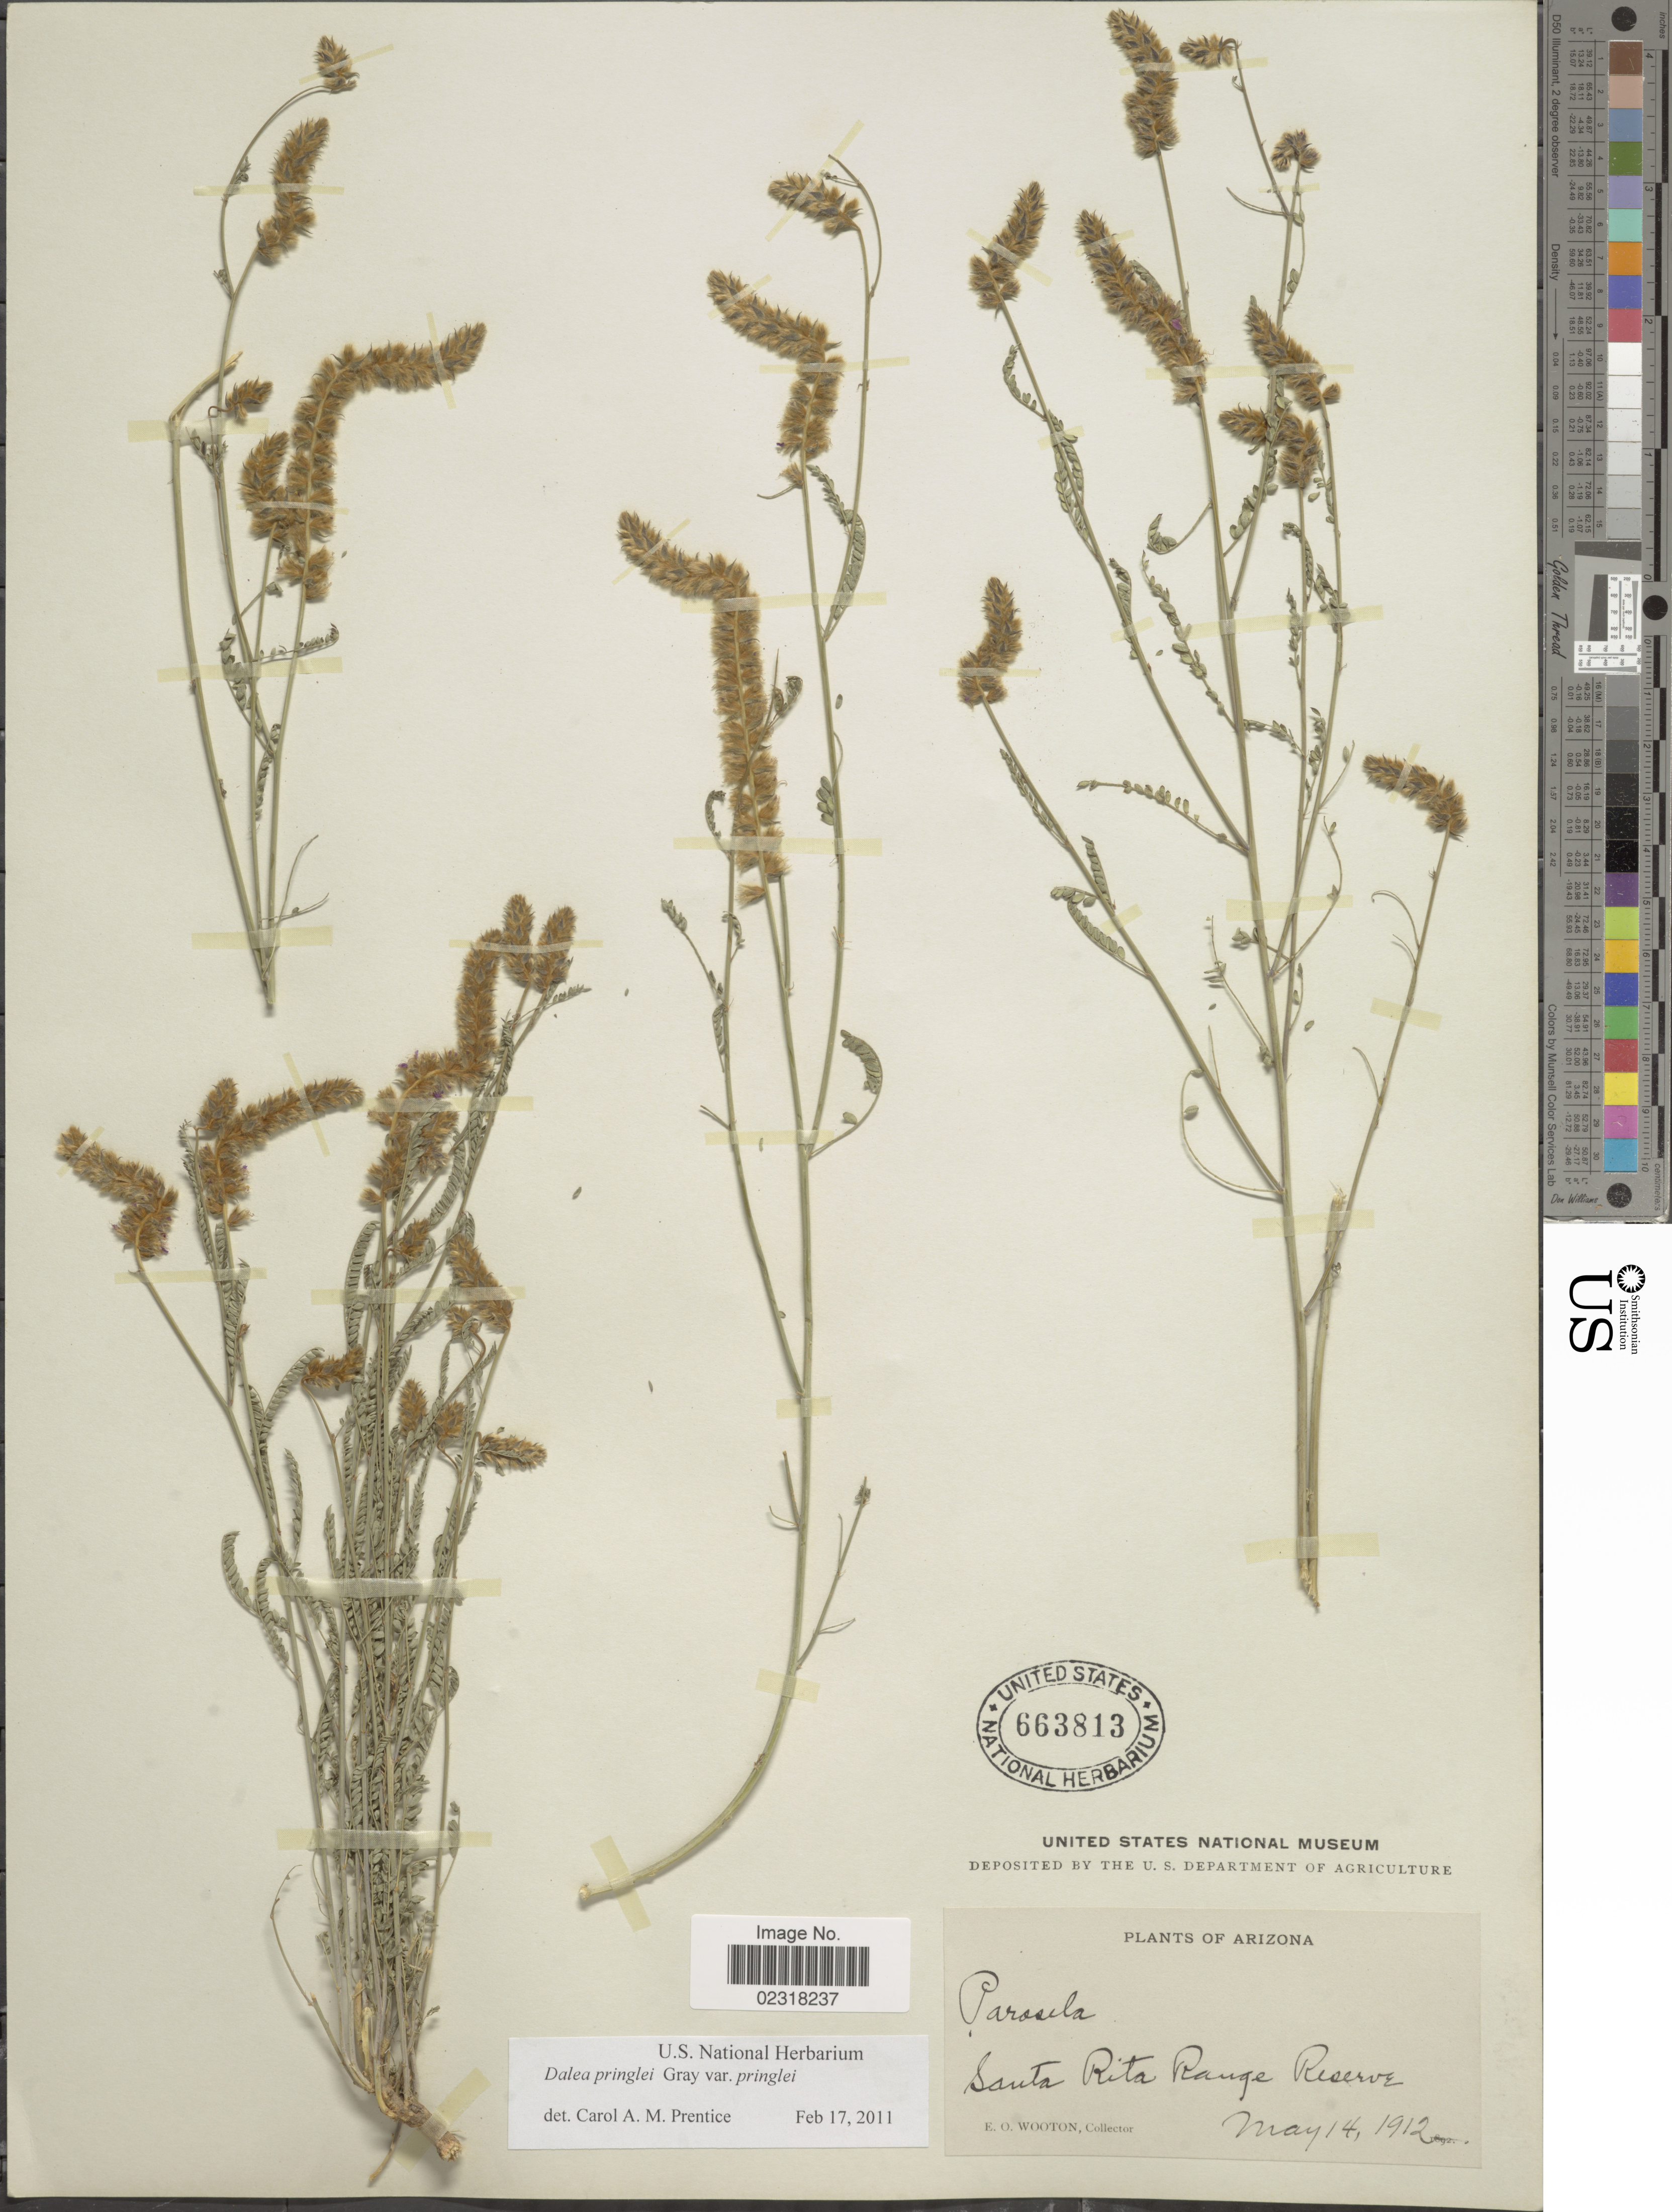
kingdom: Plantae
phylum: Tracheophyta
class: Magnoliopsida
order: Fabales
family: Fabaceae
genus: Dalea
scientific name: Dalea pringlei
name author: A. Gray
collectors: E. O. Wooton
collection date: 1912-05-14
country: United States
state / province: Arizona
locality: Santa rita Range Reserve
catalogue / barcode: US 663813